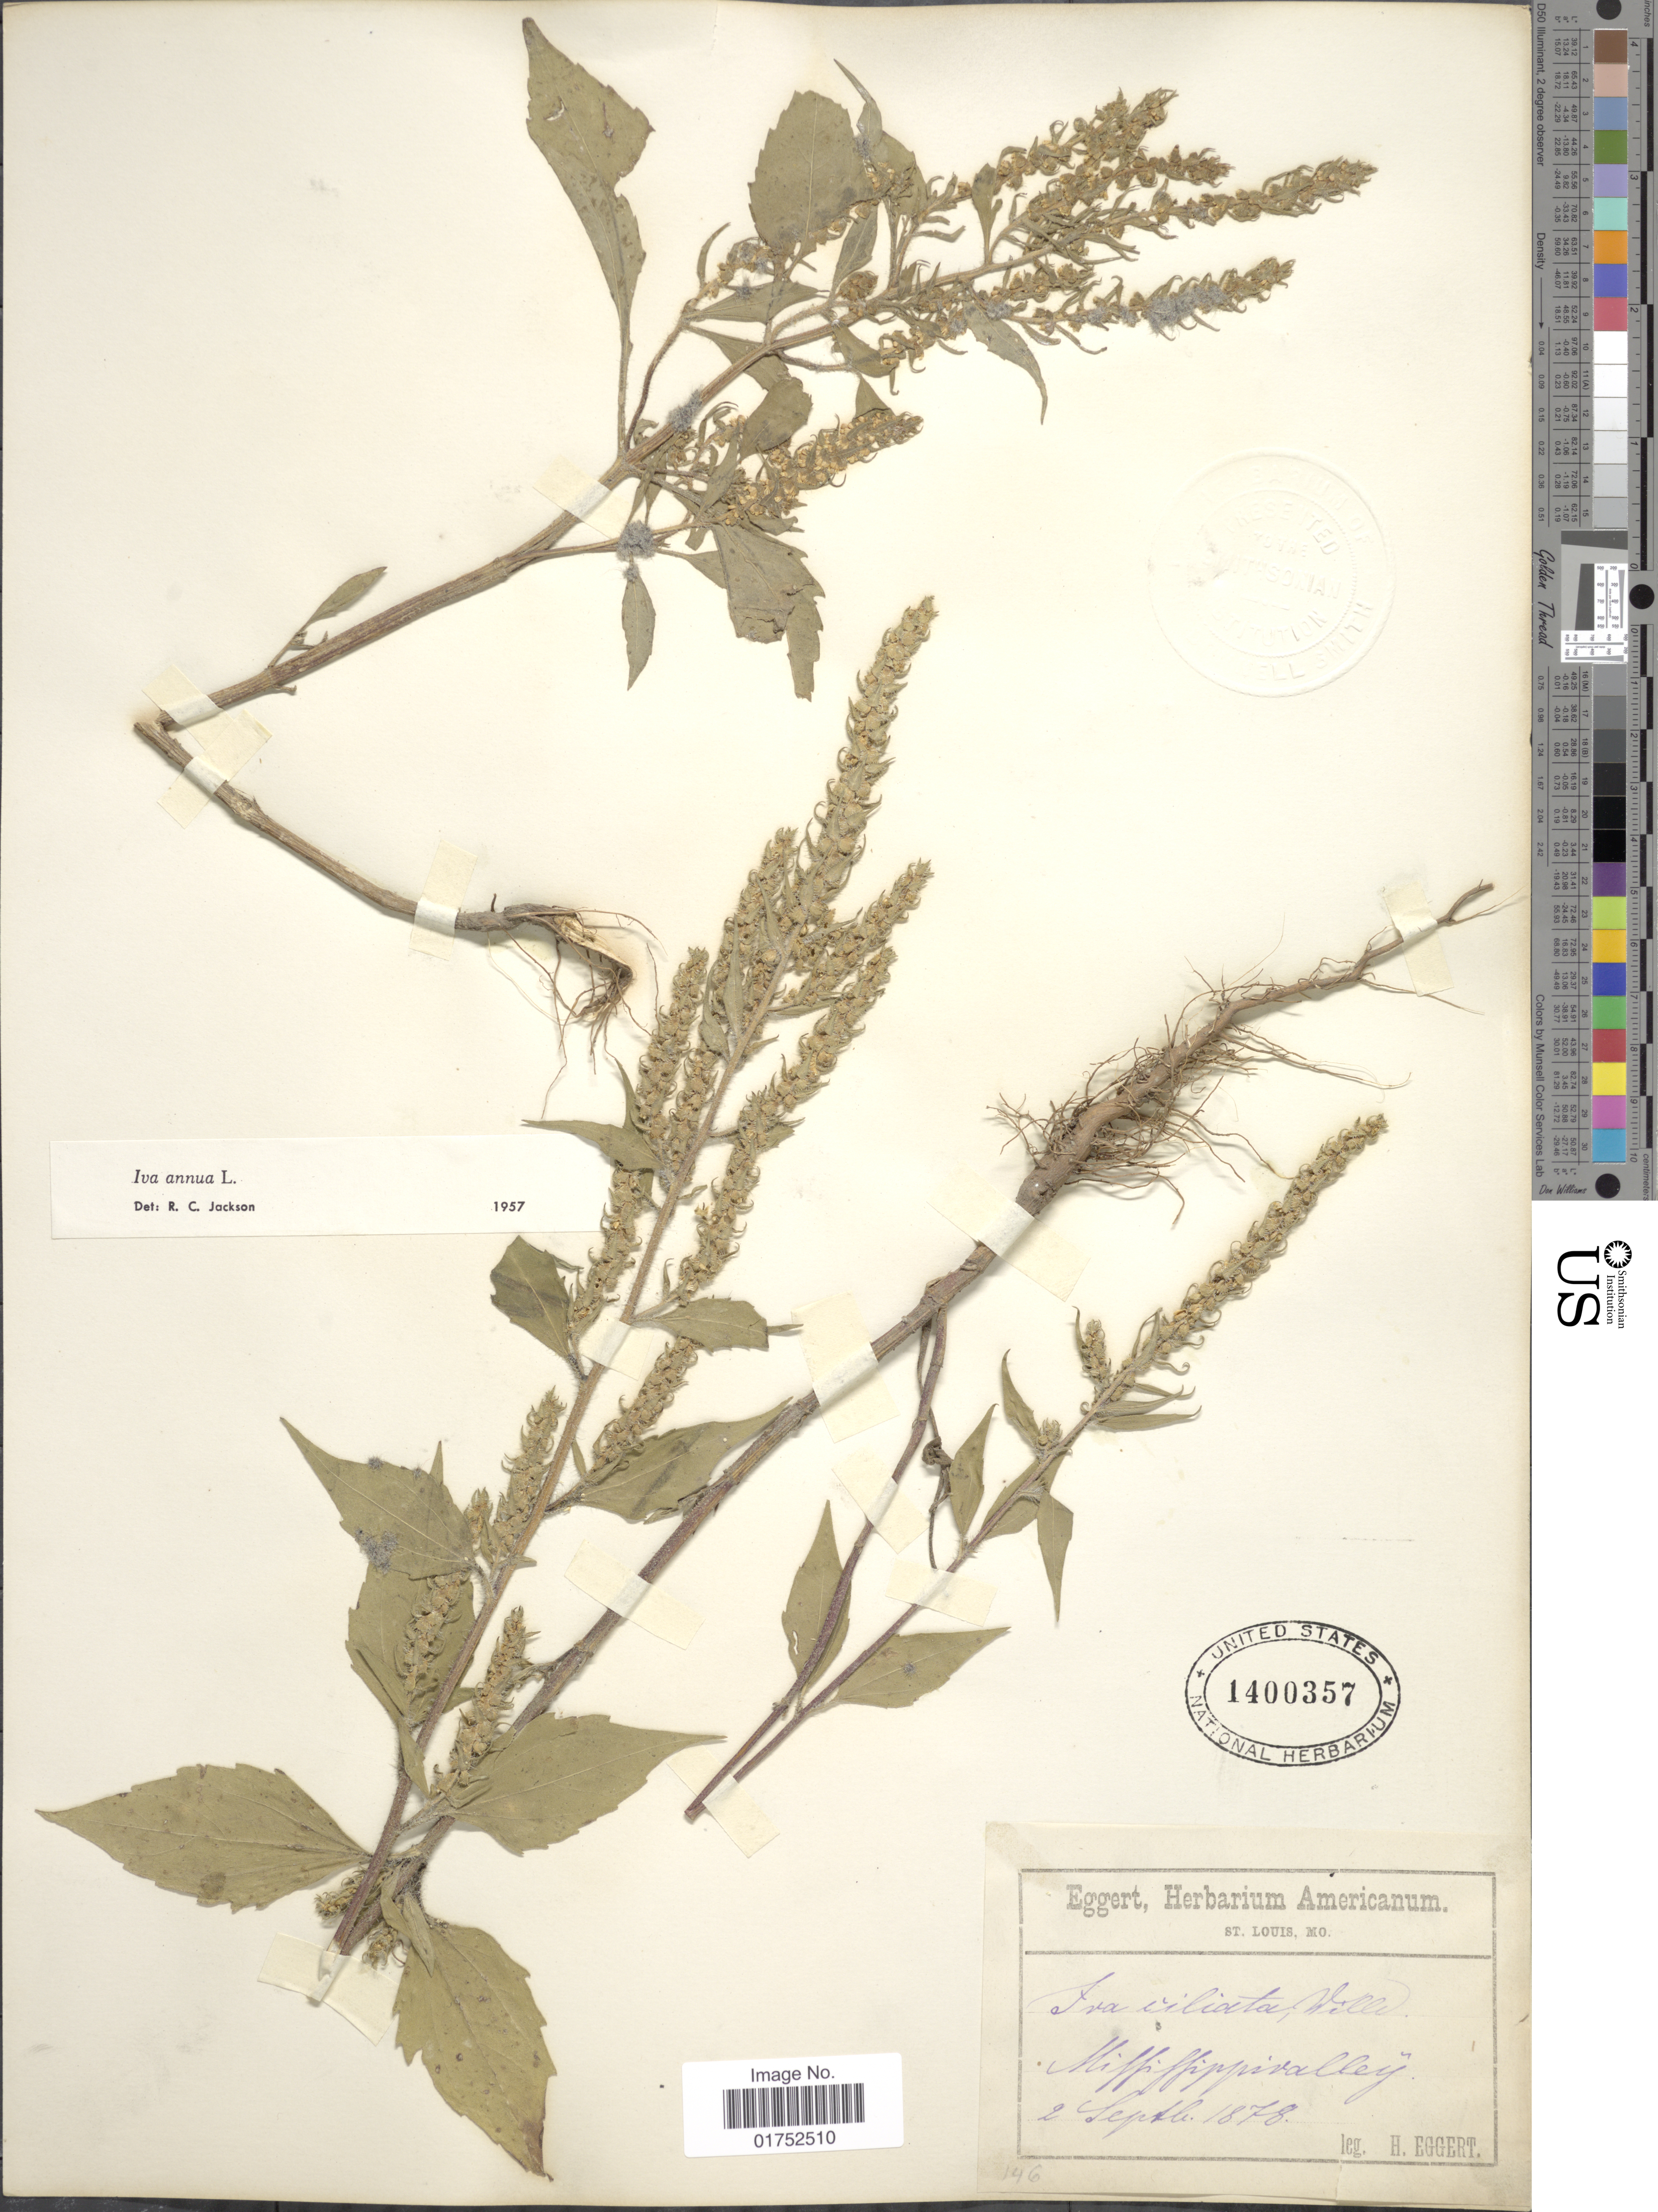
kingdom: Plantae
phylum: Tracheophyta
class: Magnoliopsida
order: Asterales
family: Asteraceae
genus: Iva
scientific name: Iva annua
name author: L.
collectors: H. Eggert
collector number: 146?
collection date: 1878-09-02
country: United States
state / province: Mississippi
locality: Mississippivalley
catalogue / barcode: US 1400357